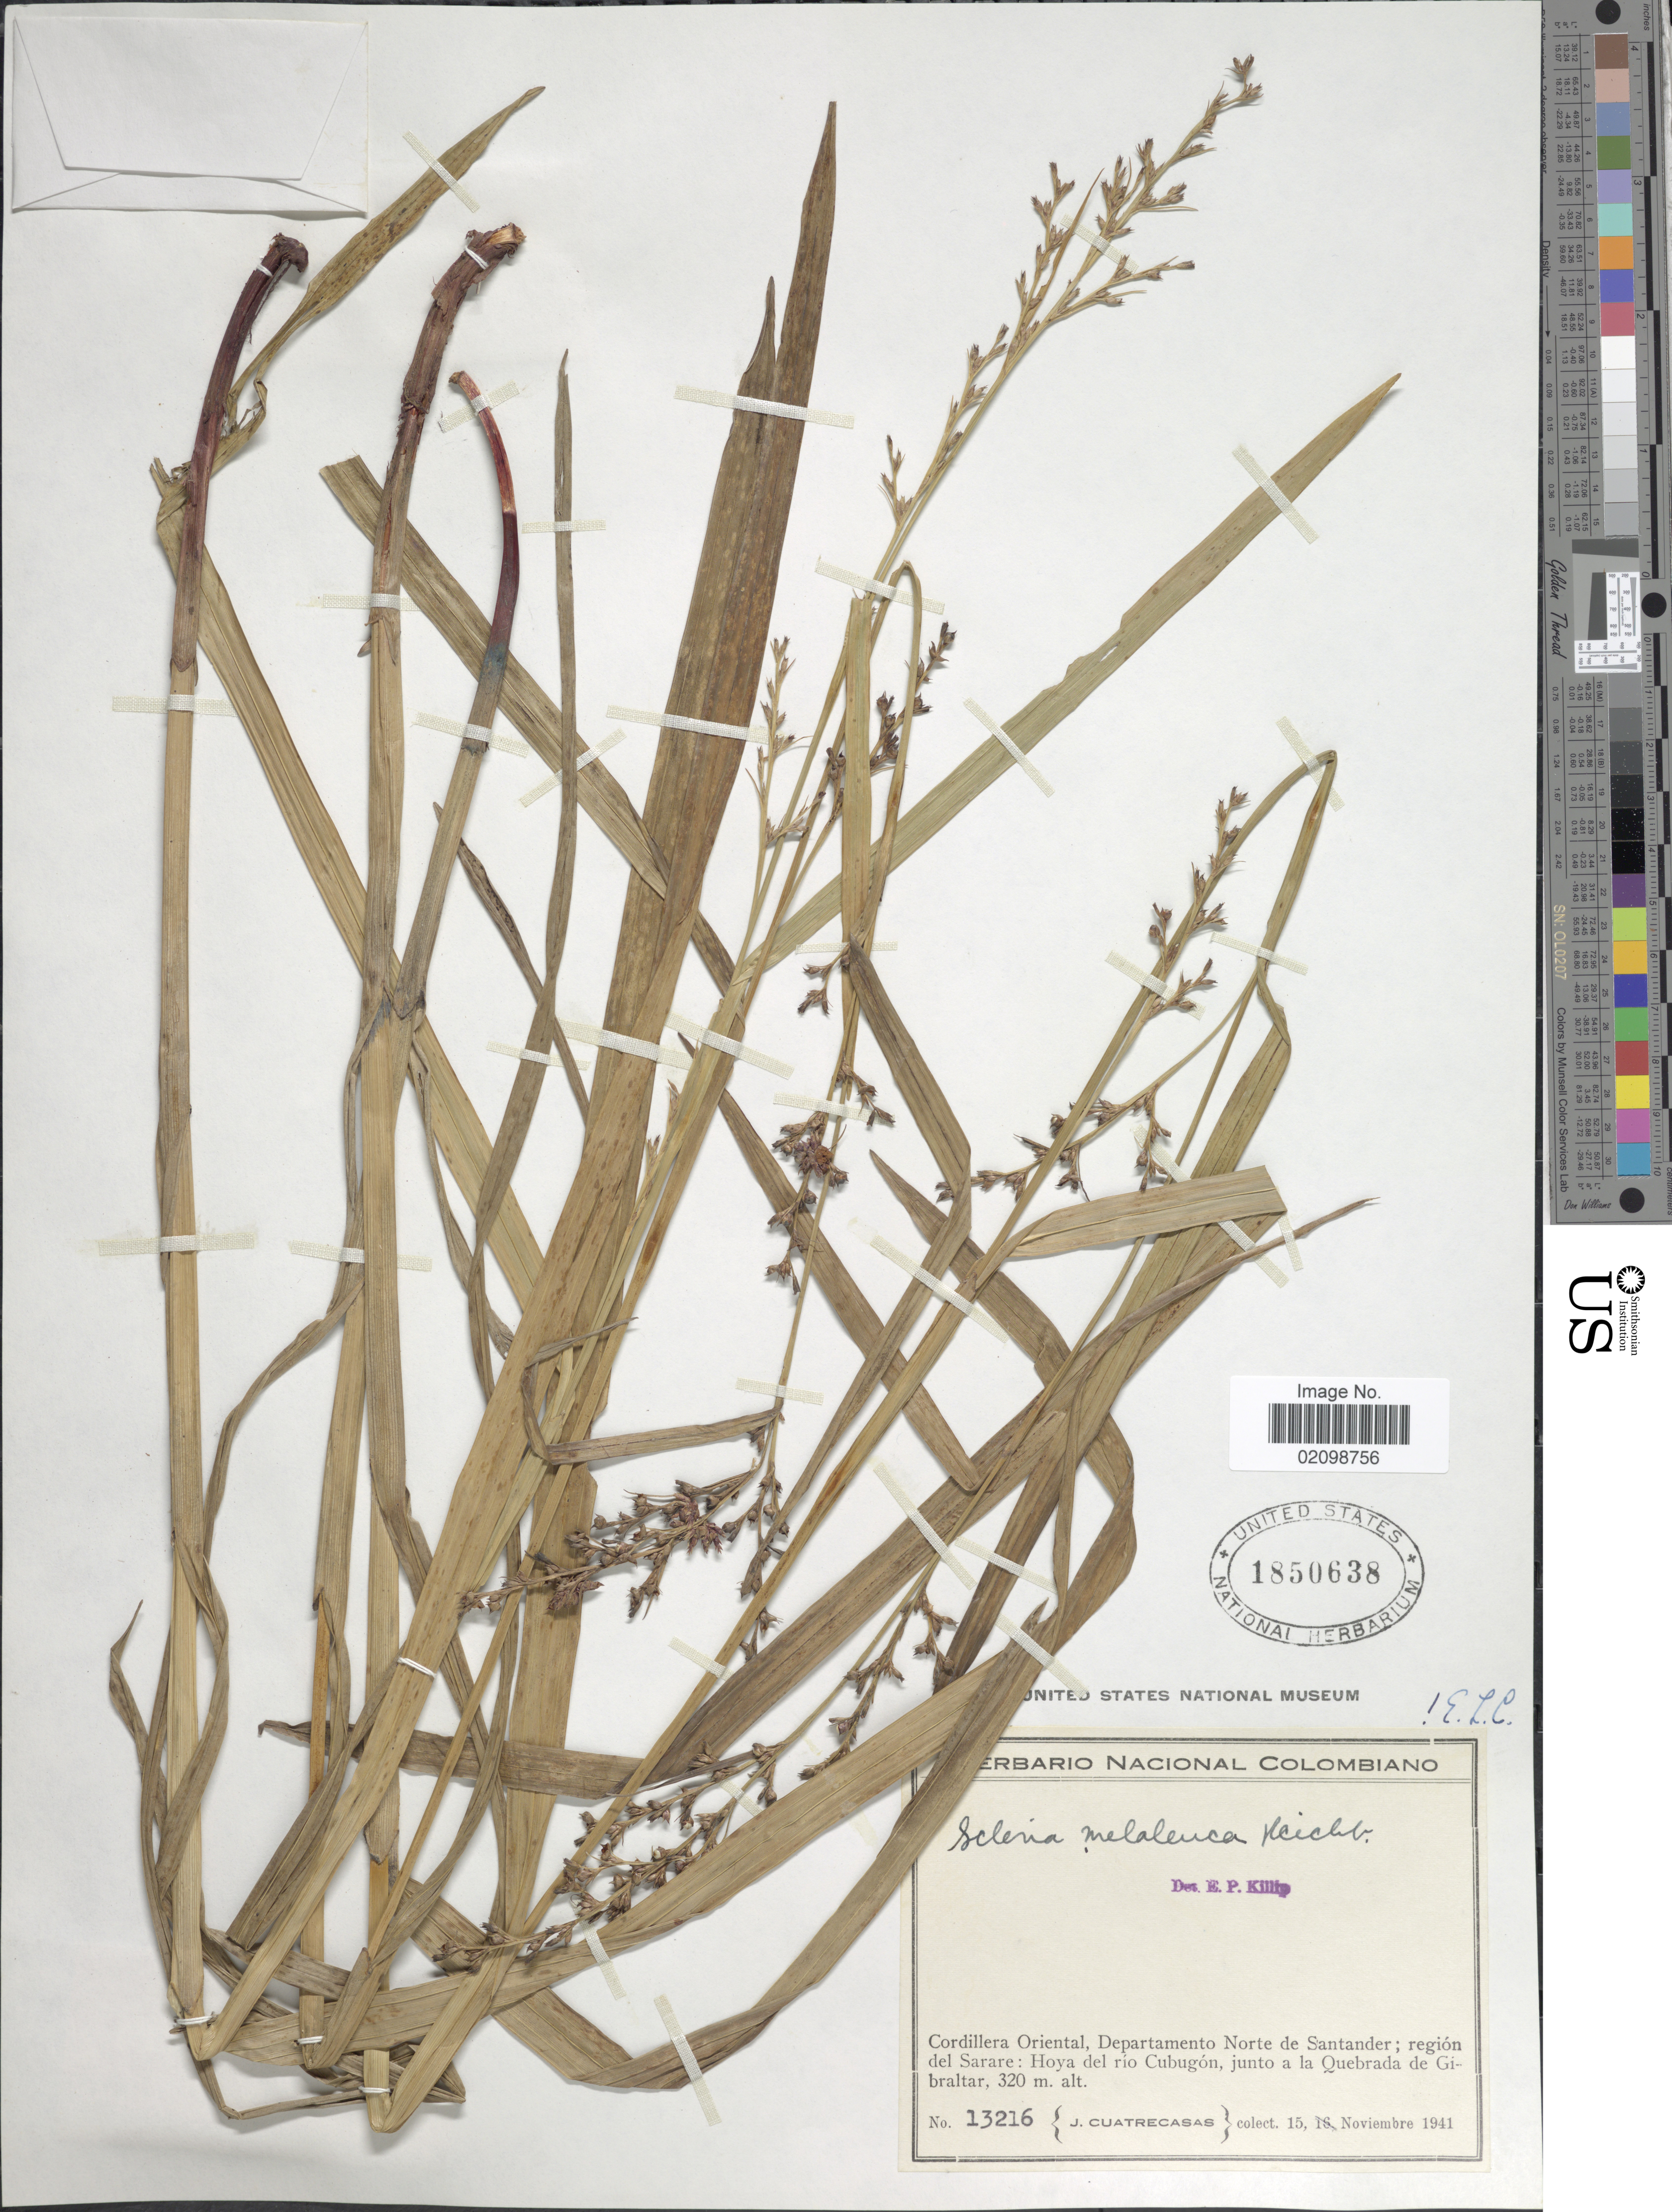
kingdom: Plantae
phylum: Tracheophyta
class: Liliopsida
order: Poales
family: Cyperaceae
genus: Scleria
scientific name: Scleria gaertneri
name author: Raddi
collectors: J. Cuatrecasas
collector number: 13216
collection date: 1941-03-15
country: Colombia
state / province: Santander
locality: Cordillera Oriental, Departamento Norte de Santander; region del Sarare; Hoya del Rio Cubugon, junto a la Quebrada de Gibraltar.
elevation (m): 320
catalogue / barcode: US 1850638